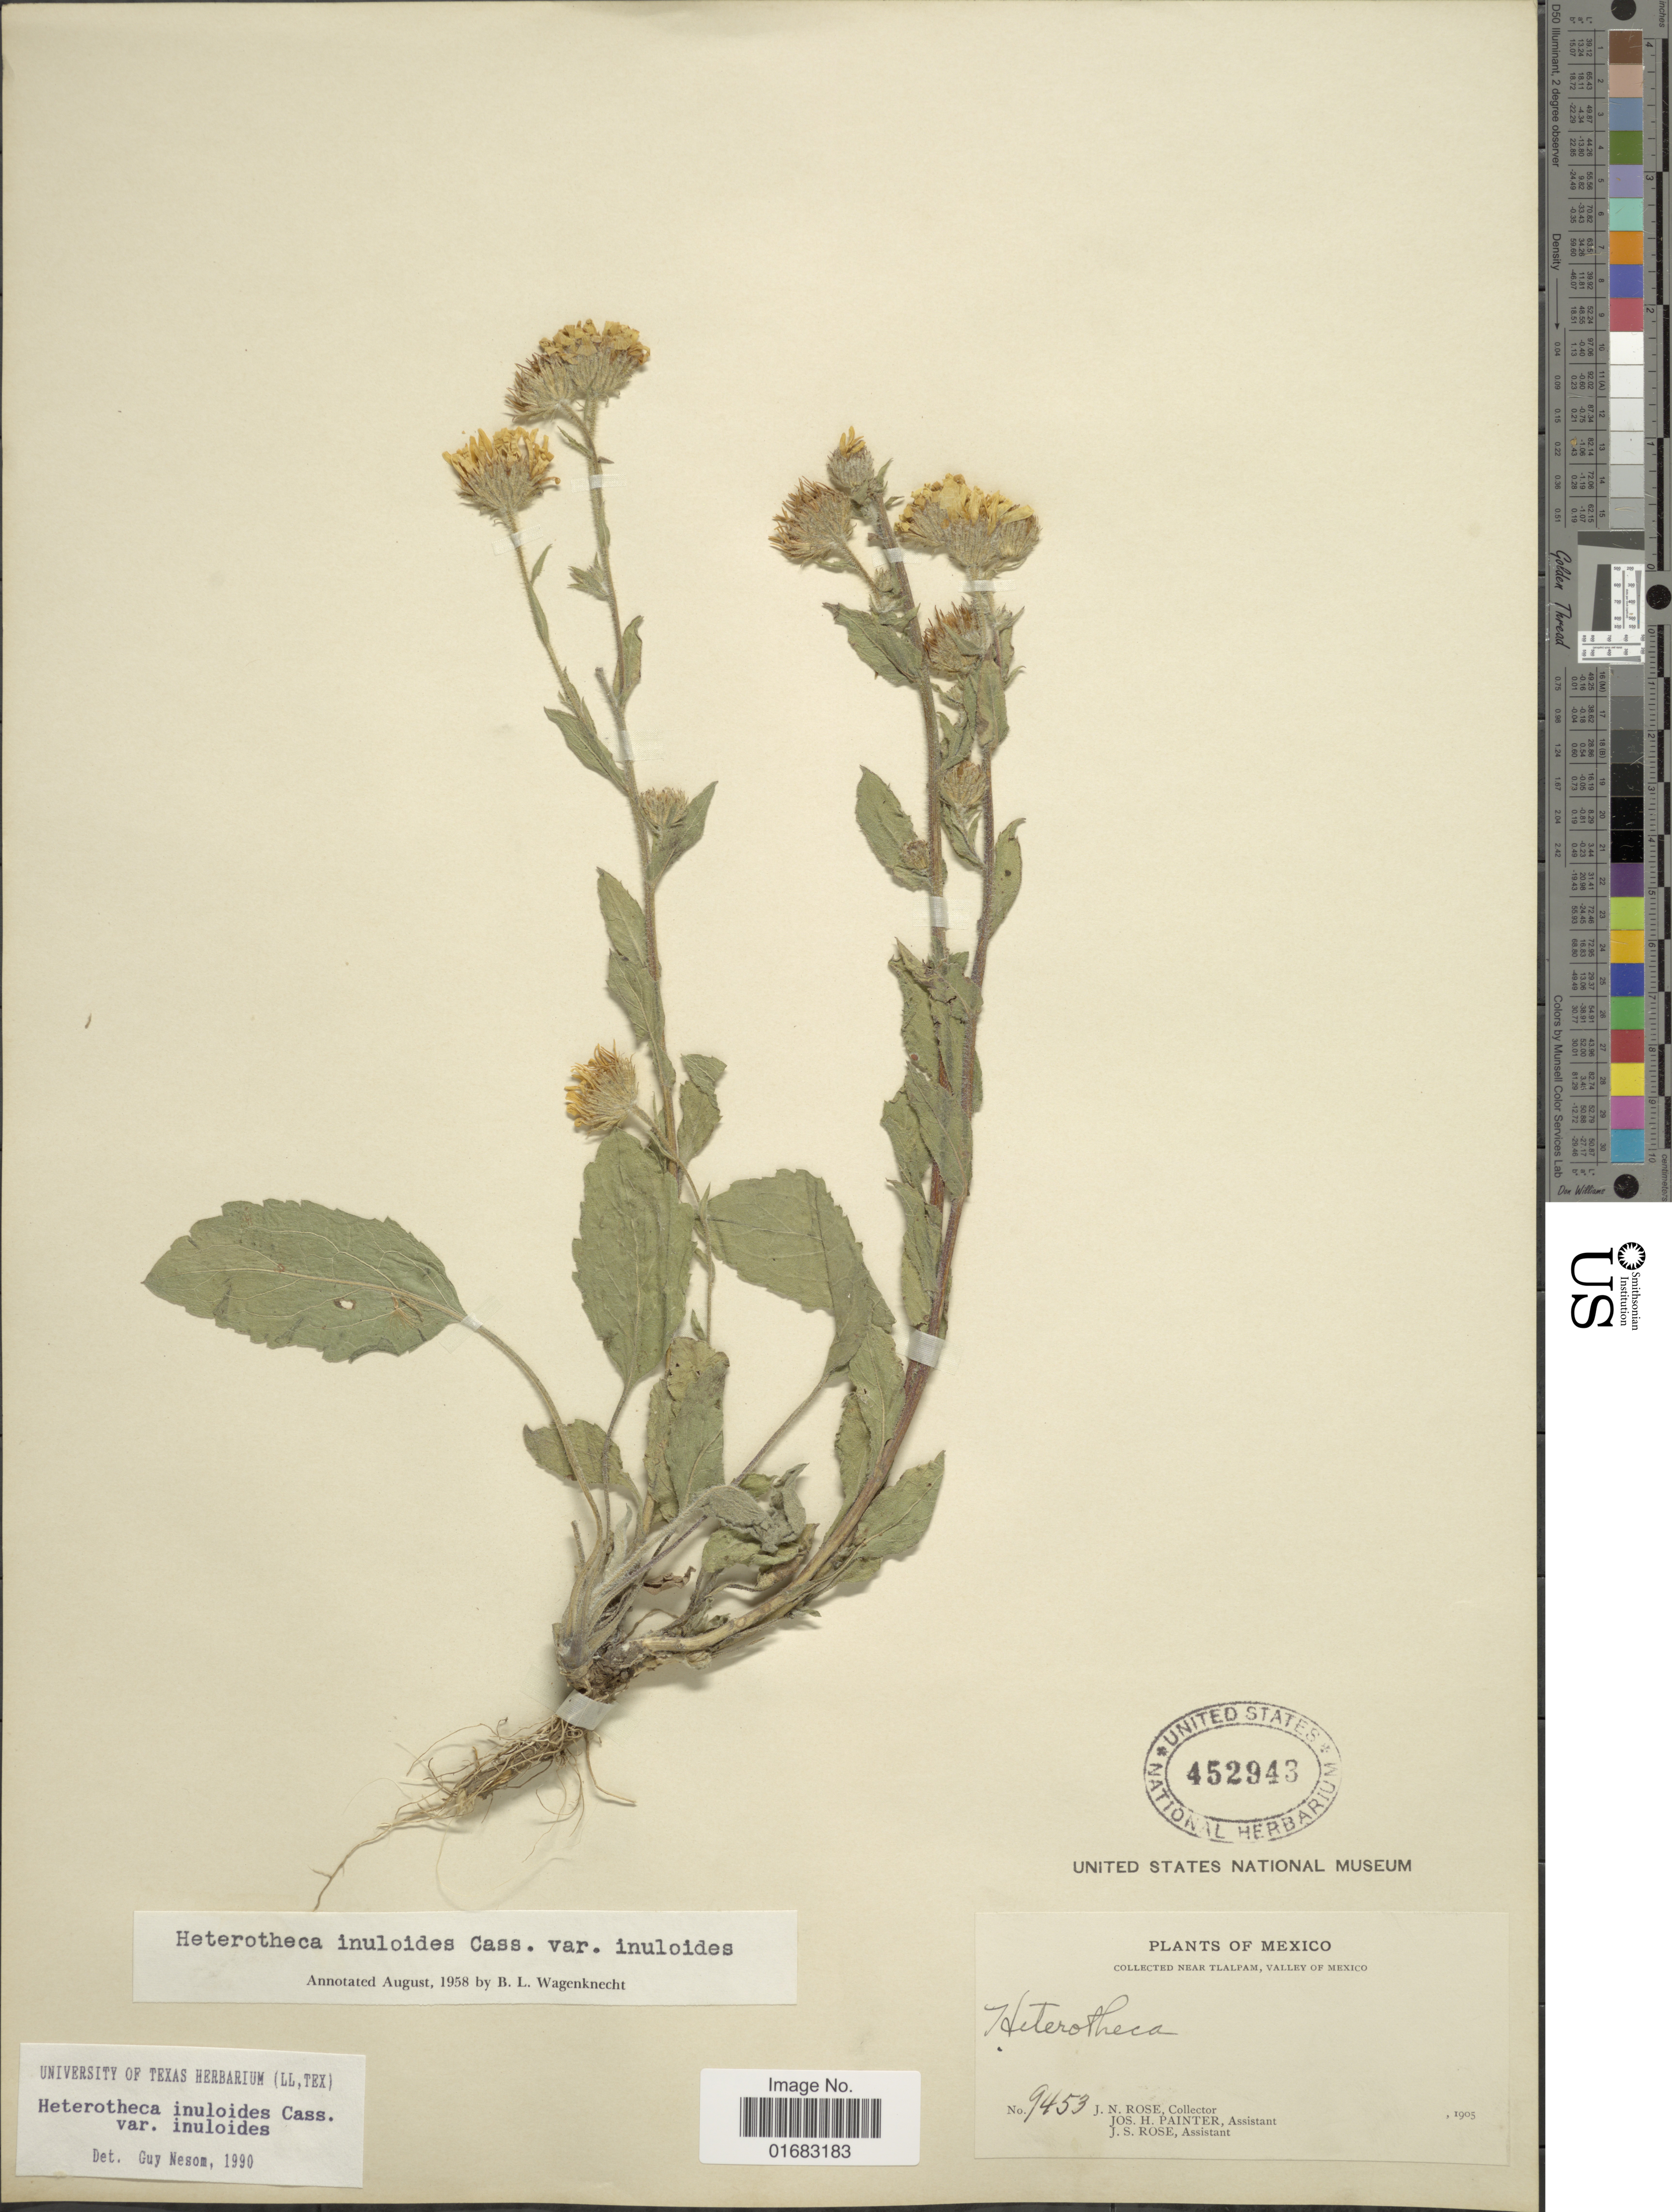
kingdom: Plantae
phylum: Tracheophyta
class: Magnoliopsida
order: Asterales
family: Asteraceae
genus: Heterotheca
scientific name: Heterotheca inuloides var. inuloides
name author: Cass.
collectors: J. N. Rose, J. H. Painter & J. S. Rose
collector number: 9453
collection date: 1905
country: Mexico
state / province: México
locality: México, Near Tlalpam, Valley of México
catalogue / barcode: US 452943